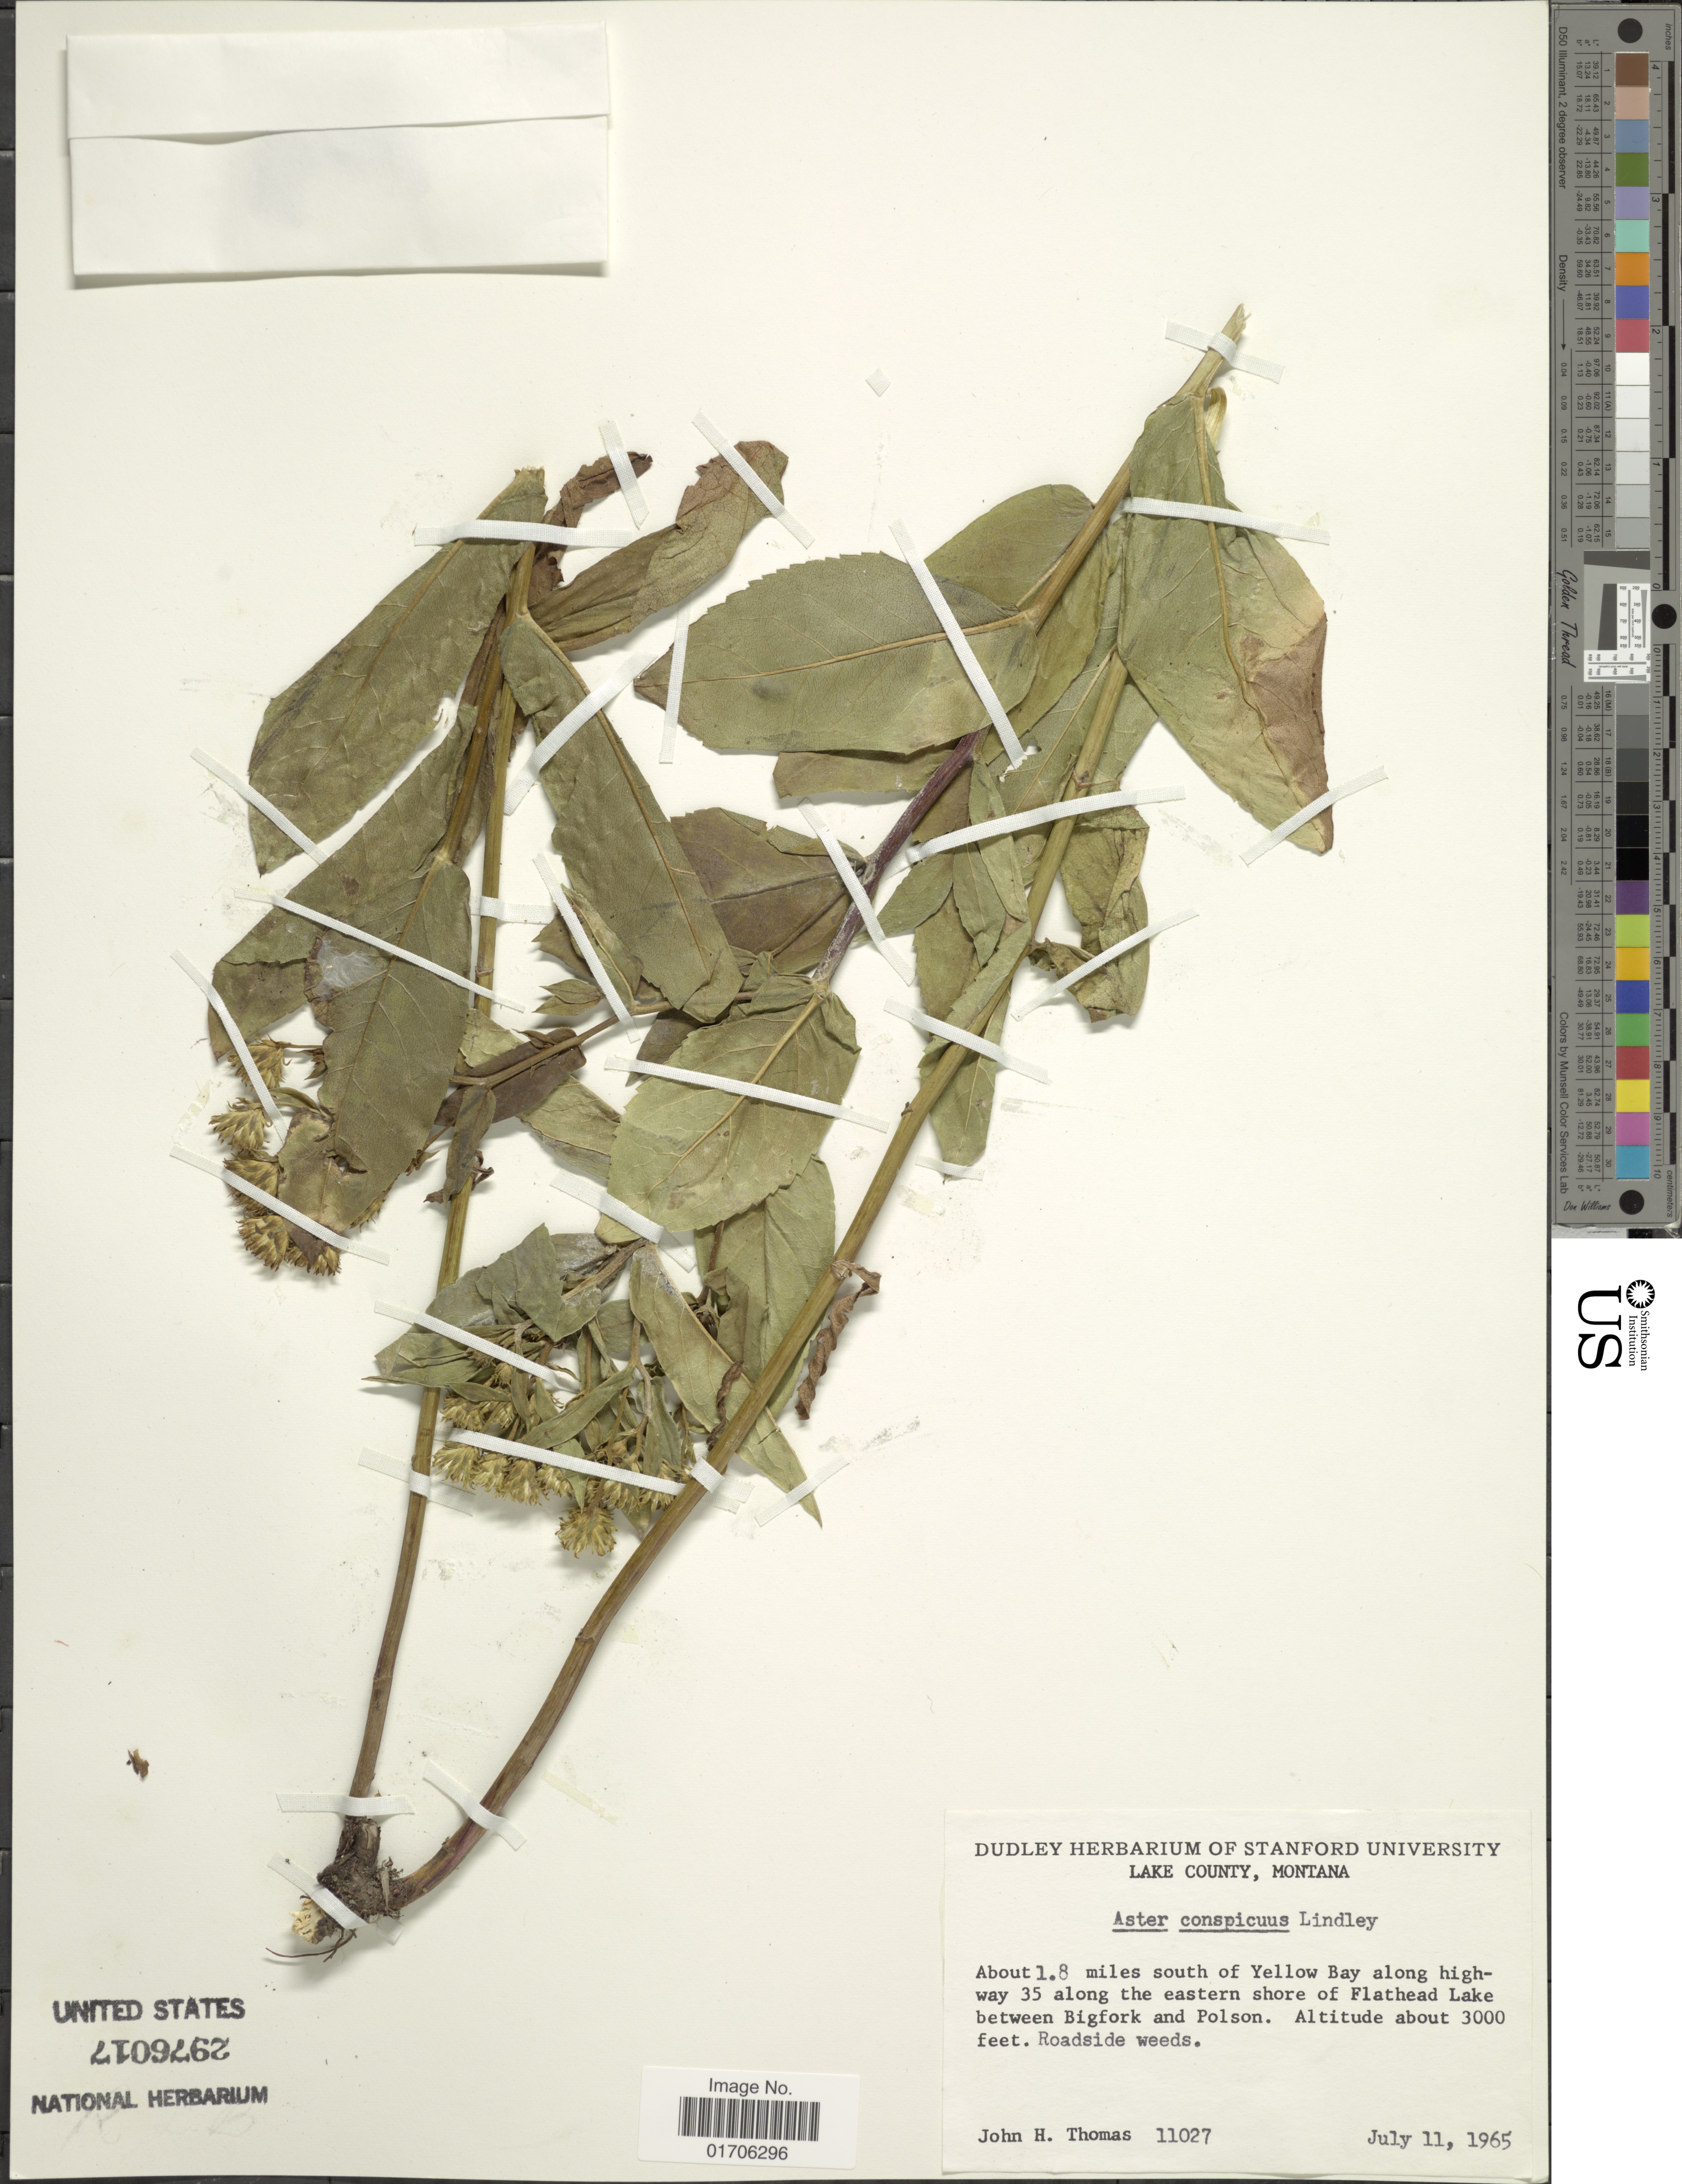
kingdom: Plantae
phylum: Tracheophyta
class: Magnoliopsida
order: Asterales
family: Asteraceae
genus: Eurybia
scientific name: Eurybia conspicua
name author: (Lindl.) G.L. Nesom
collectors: J. H. Thomas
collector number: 11027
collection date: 1965-07-11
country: United States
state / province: Montana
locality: Lake County, Montana. About 1.8 miles south of Yellow Bay along highway 35 along the eastern shore of Flathead Lake between Bigfork and Polson.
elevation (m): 914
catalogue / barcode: US 2976017